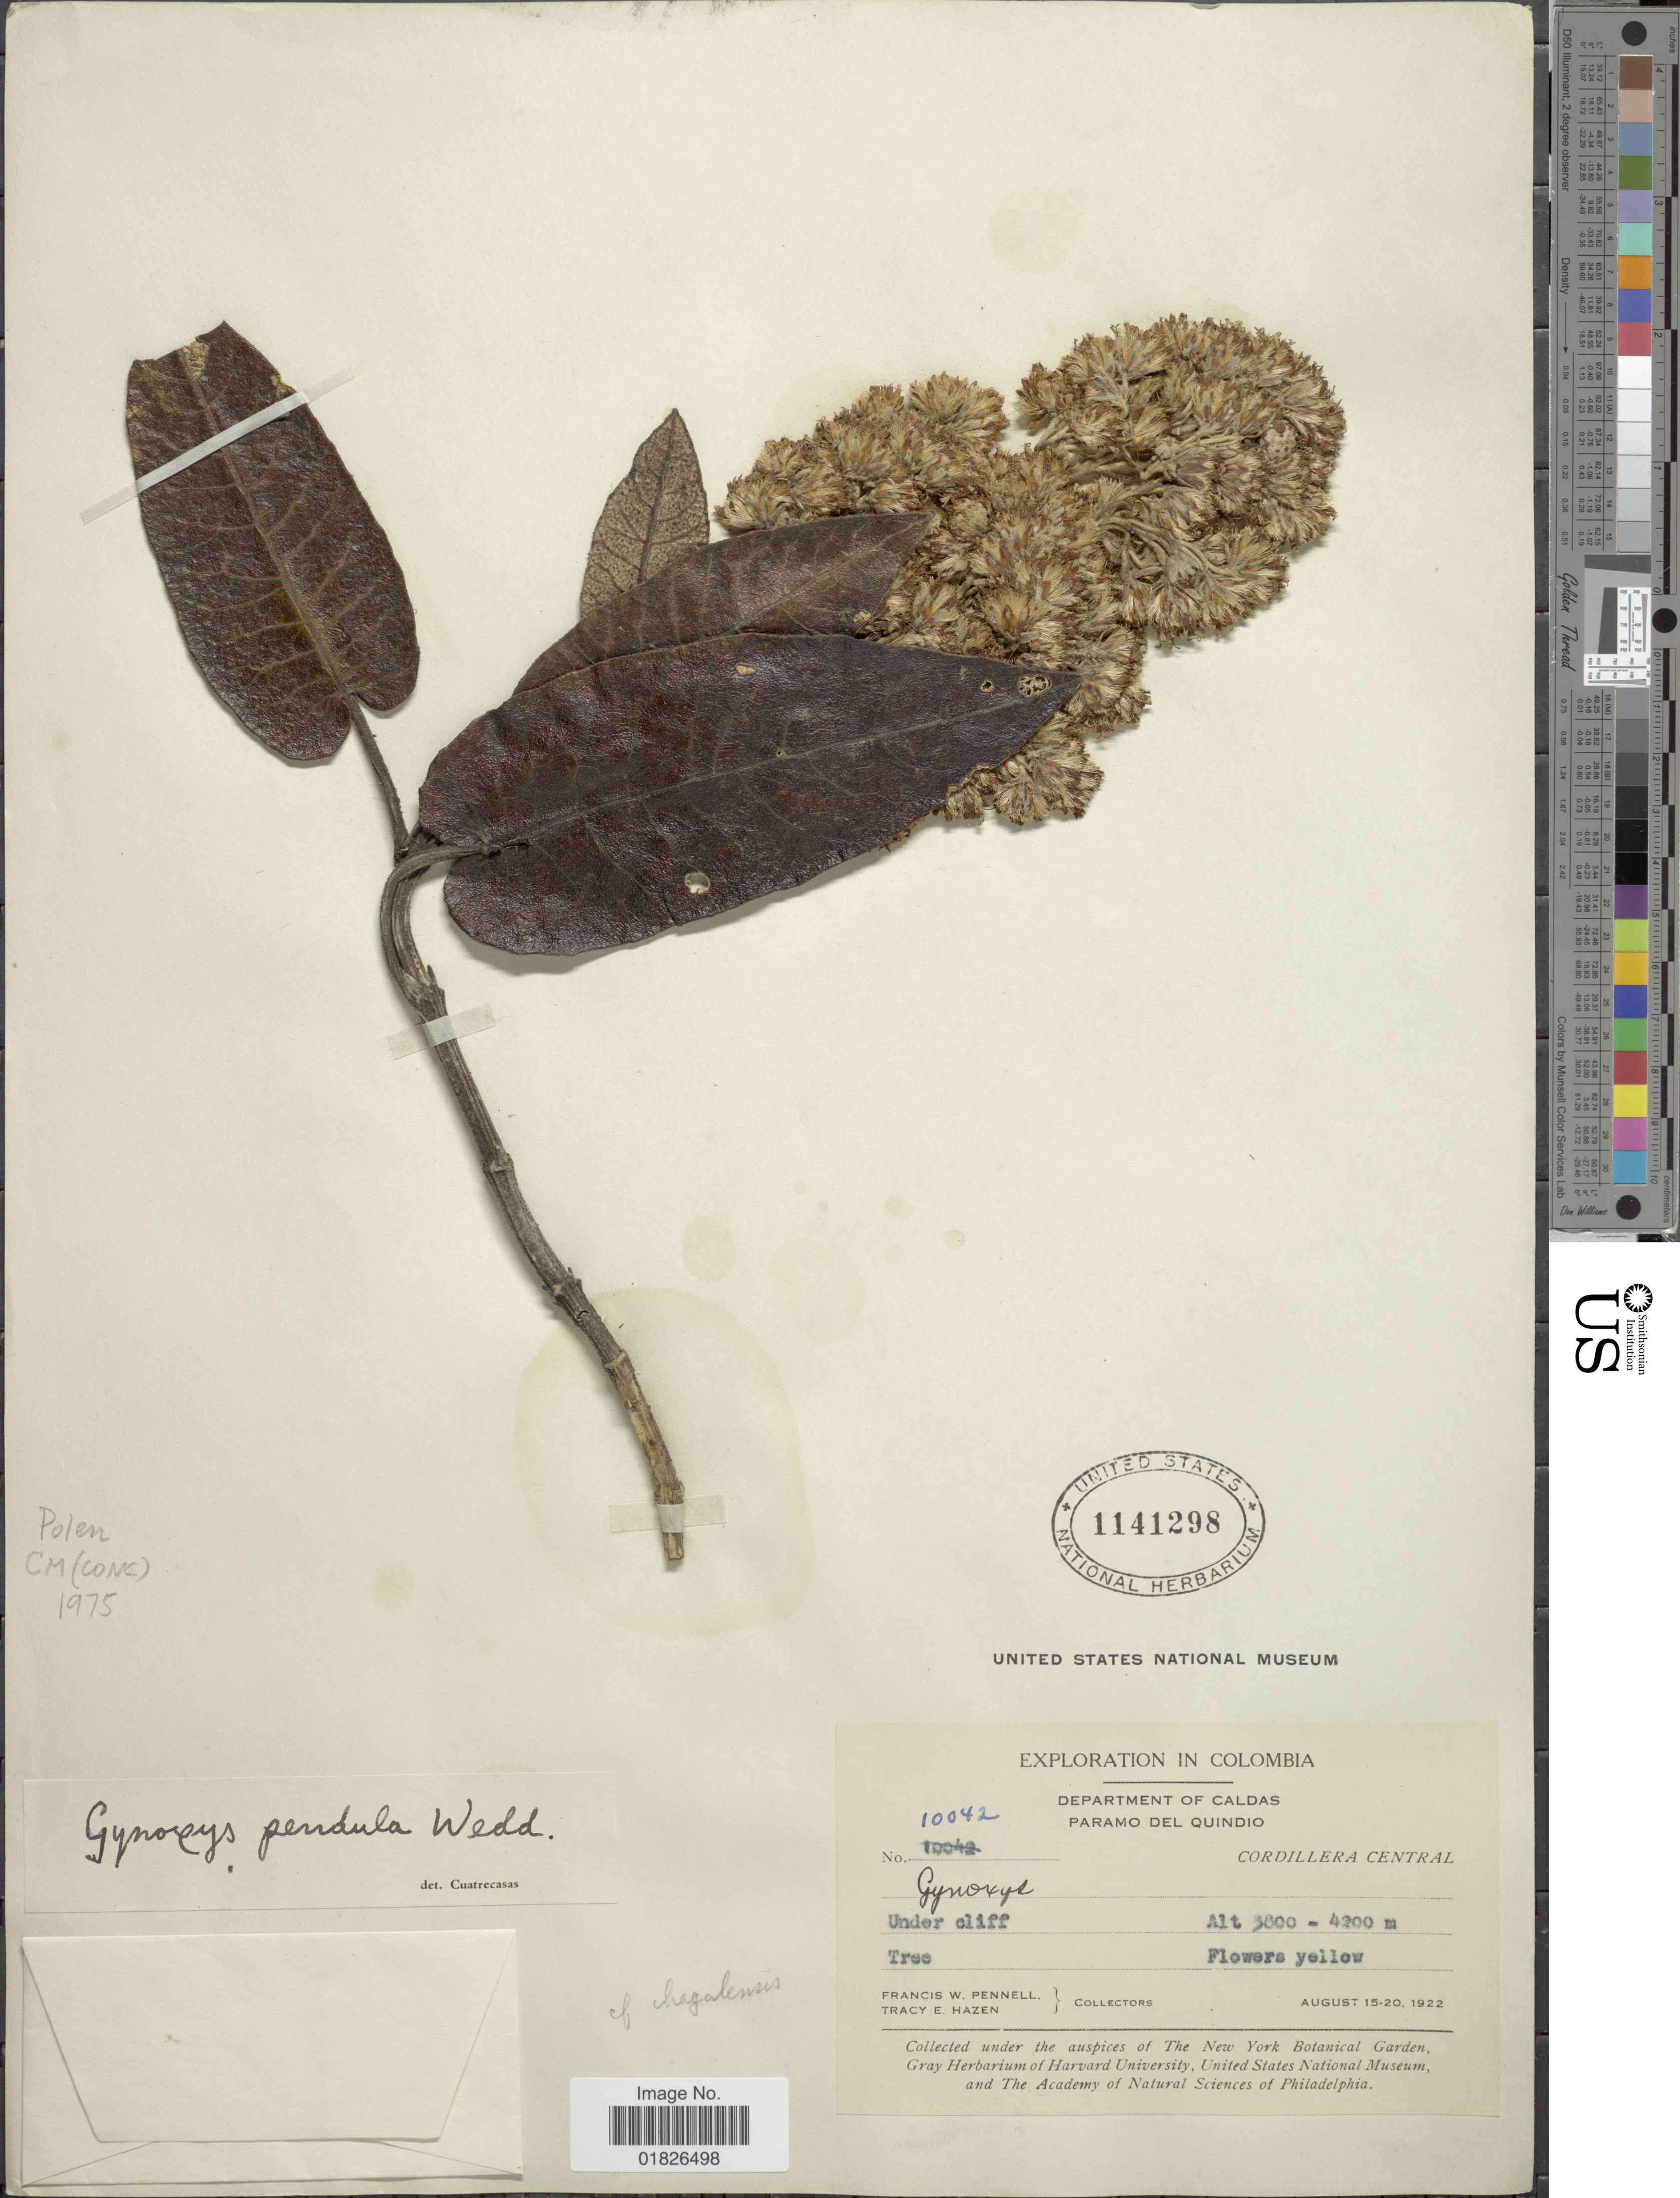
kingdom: Plantae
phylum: Tracheophyta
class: Magnoliopsida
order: Asterales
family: Asteraceae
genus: Gynoxys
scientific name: Gynoxys pendula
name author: Sch. Bip. ex Wedd.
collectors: F. W. Pennell & T. E. Hazen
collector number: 10042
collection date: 1922-08-15/1922-08-20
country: Colombia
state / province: Caldas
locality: Paramo del Quindio, Cordillera Central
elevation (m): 3800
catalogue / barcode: US 1141298